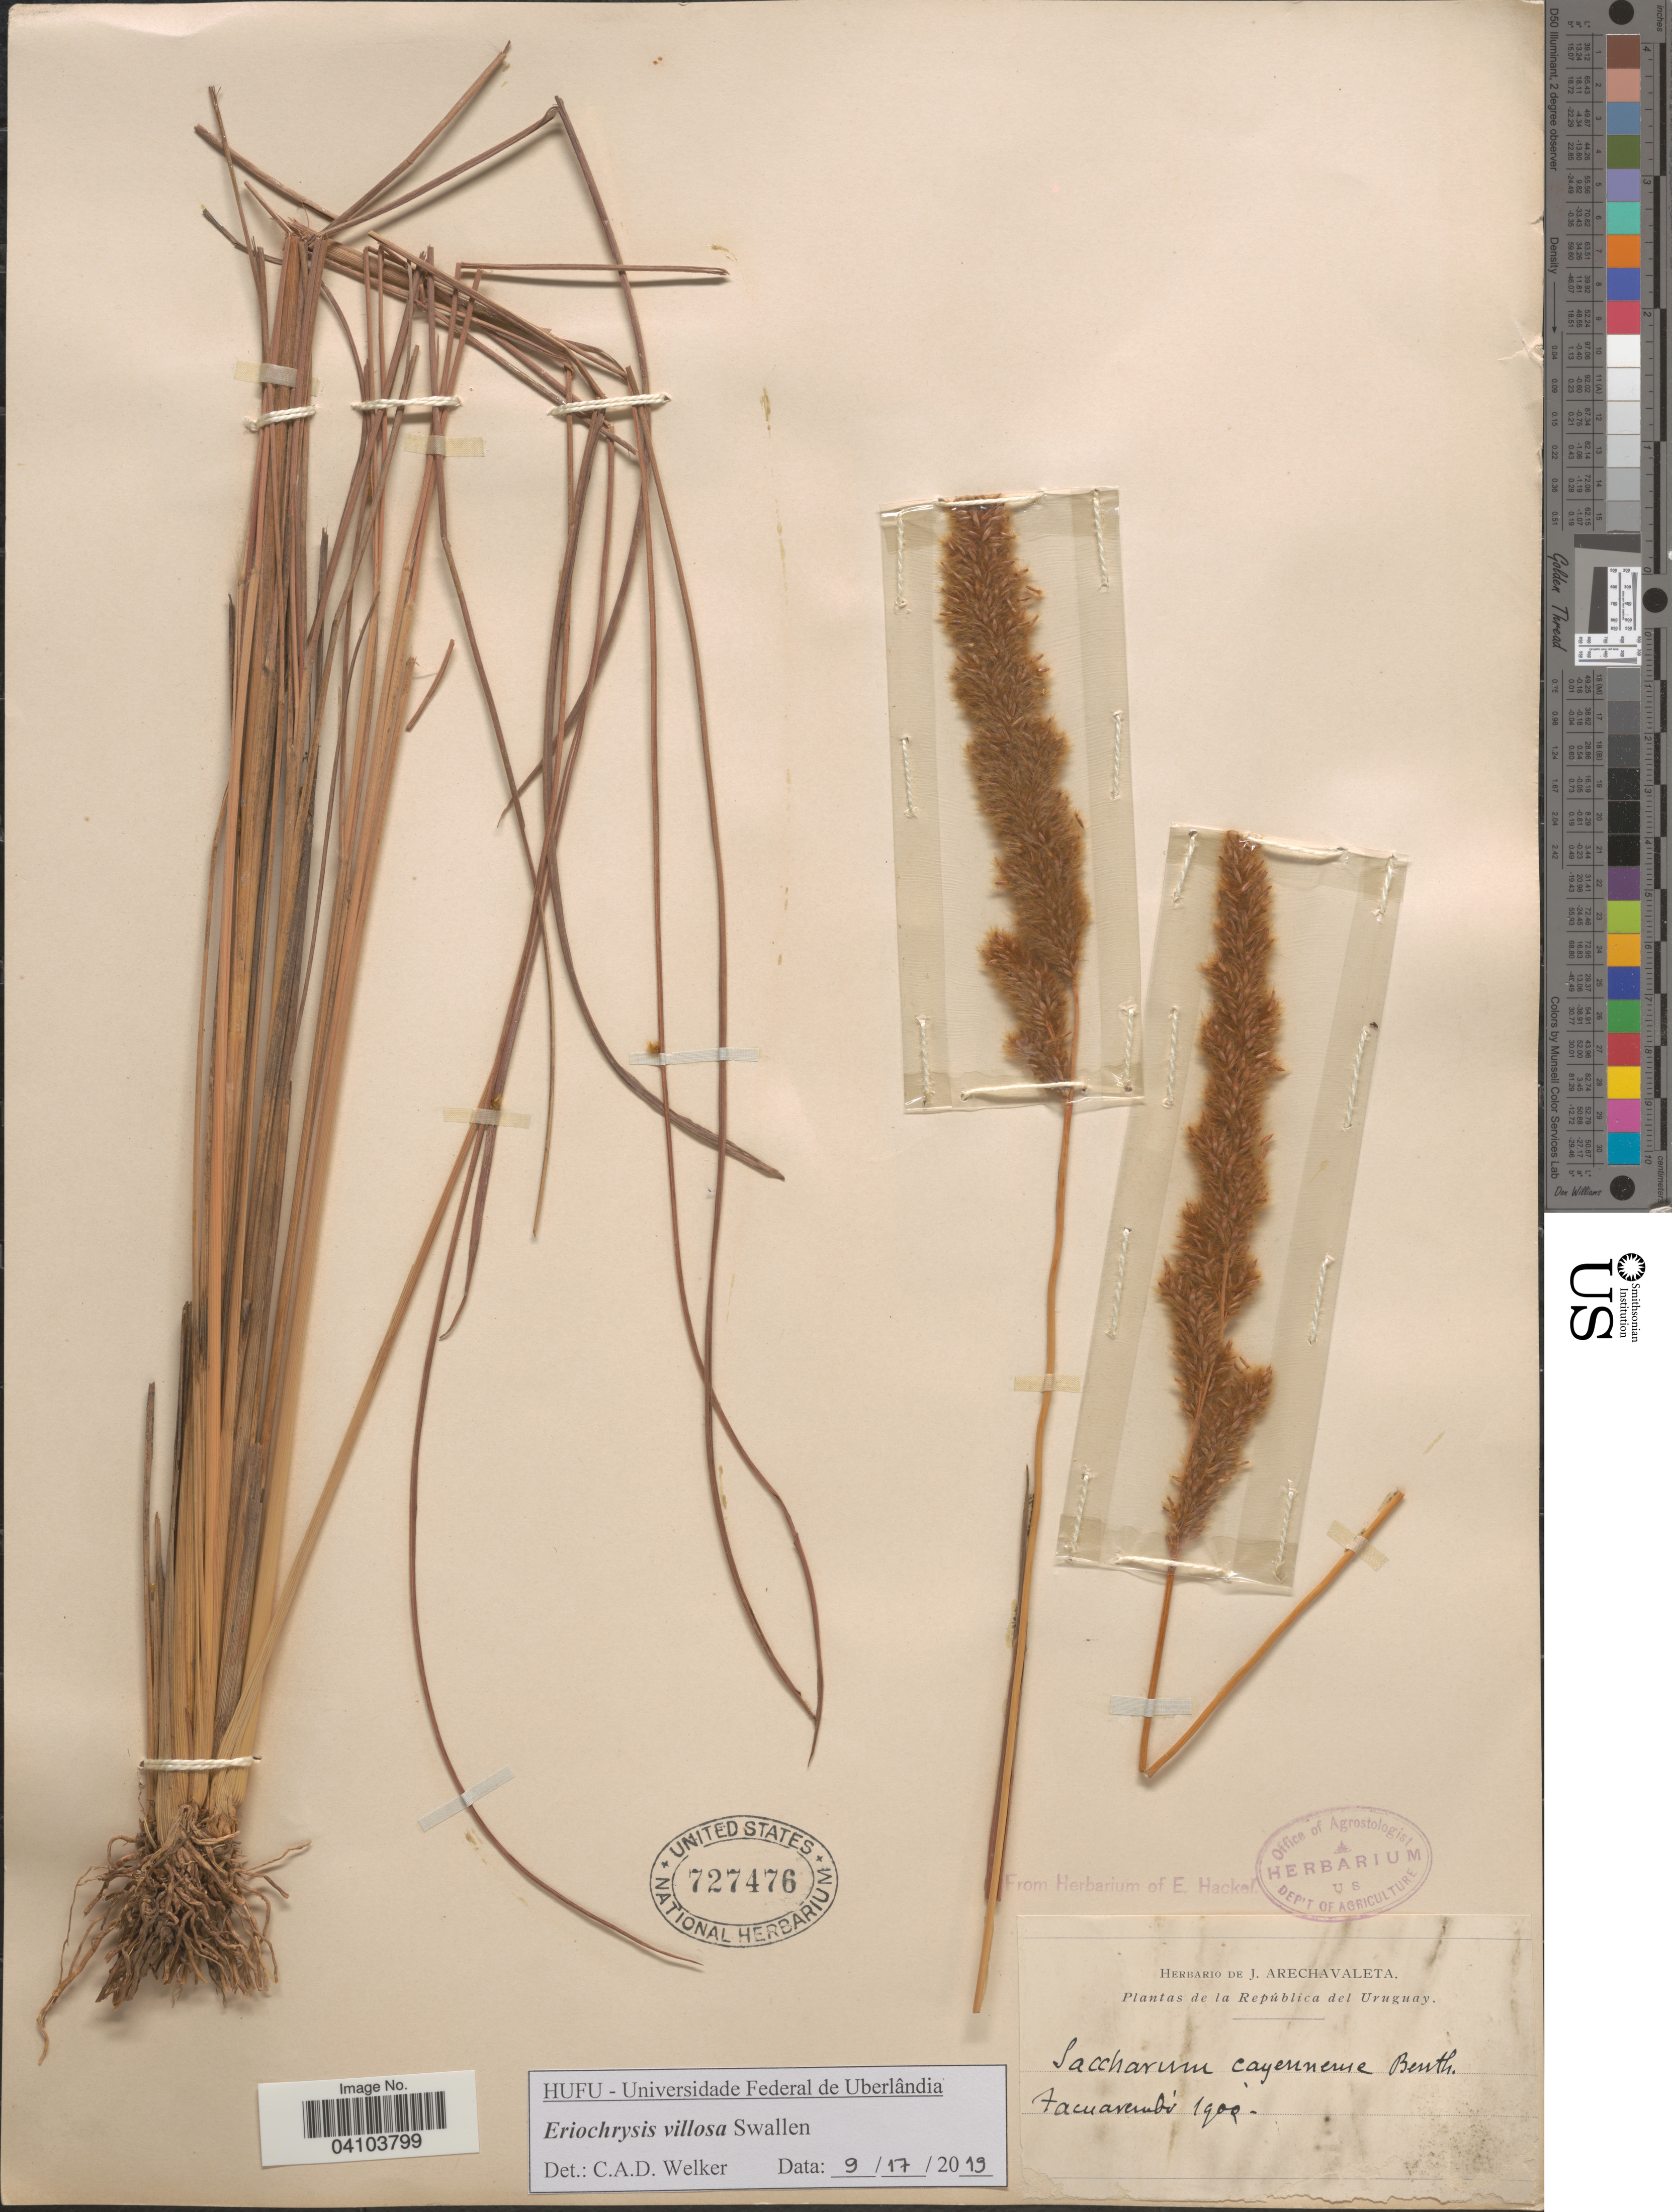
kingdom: Plantae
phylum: Tracheophyta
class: Liliopsida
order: Poales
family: Poaceae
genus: Eriochrysis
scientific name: Eriochrysis villosa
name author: Swallen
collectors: ex herb. de J. Arechavaleta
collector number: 727476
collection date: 1900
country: Uruguay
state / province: Tacuarembó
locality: República del Uruguay.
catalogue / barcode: US 727476